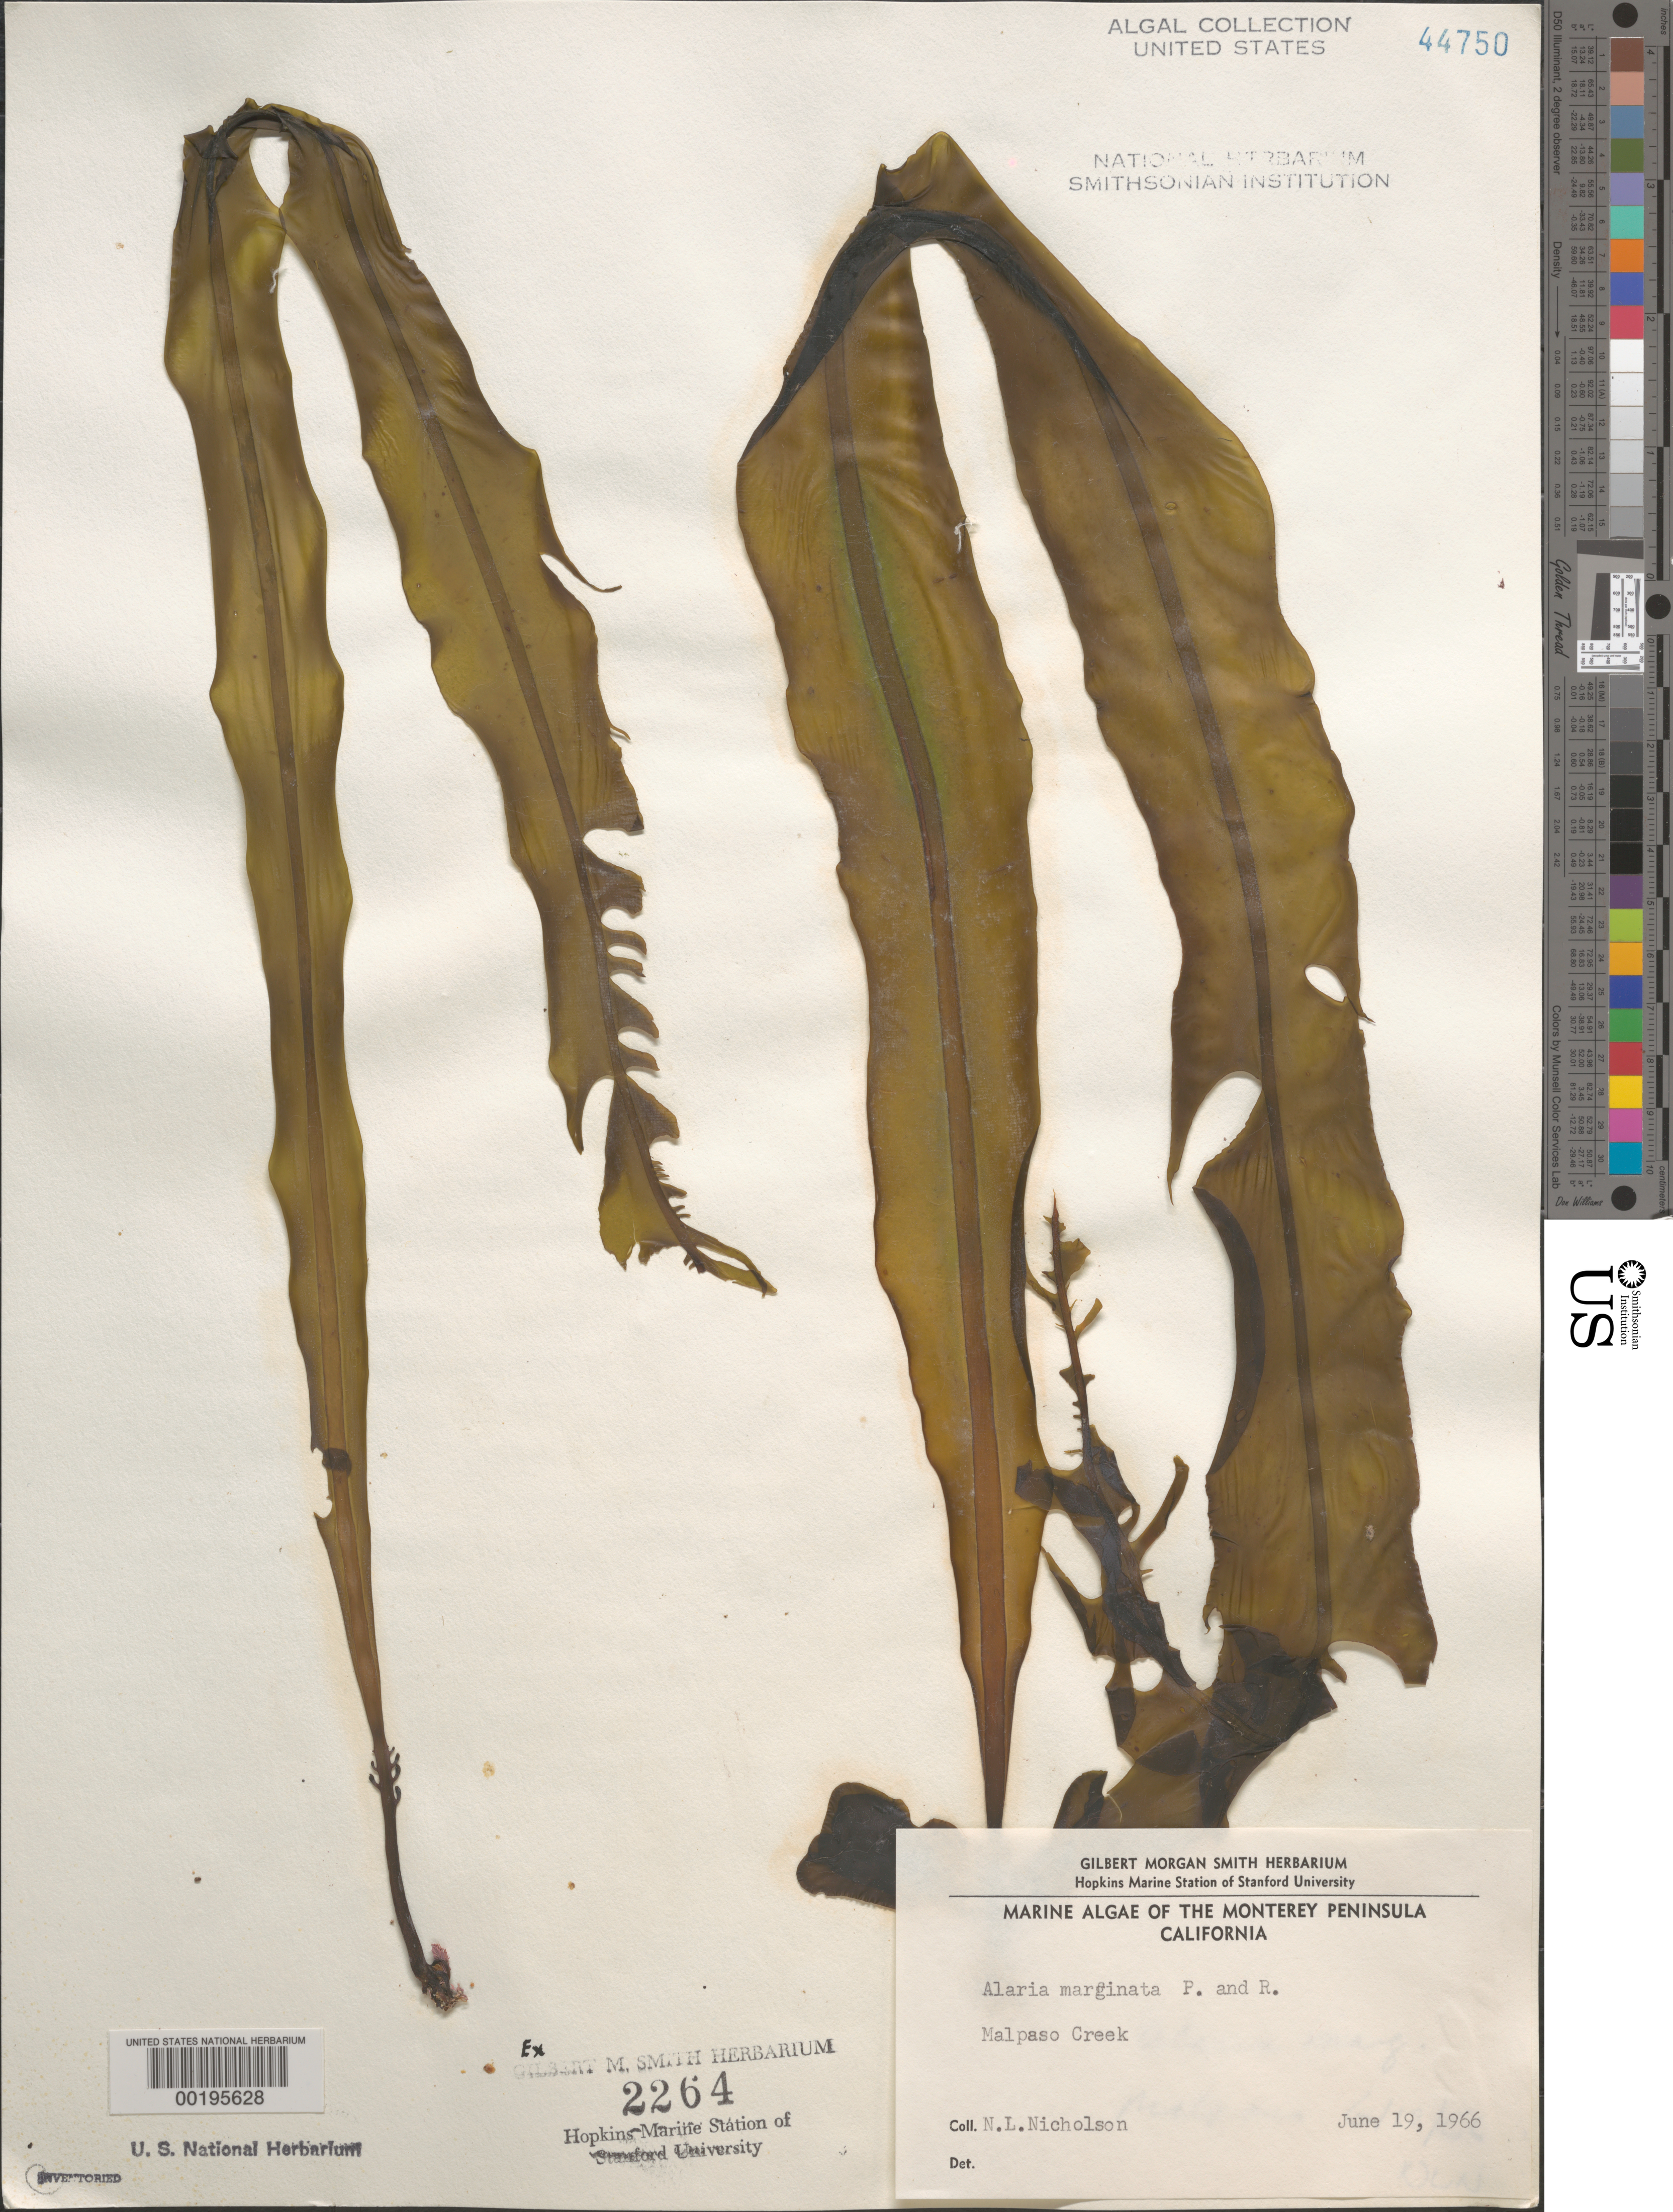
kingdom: Chromista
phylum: Ochrophyta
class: Phaeophyceae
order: Laminariales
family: Alariaceae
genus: Alaria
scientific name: Alaria marginata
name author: Ruiz & Pav.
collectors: N. Nicholson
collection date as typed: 19 Jun 1966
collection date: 1966-06-19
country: United States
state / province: California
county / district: Monterey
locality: Malpaso Creek, Monterey Peninsula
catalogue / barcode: US 44750